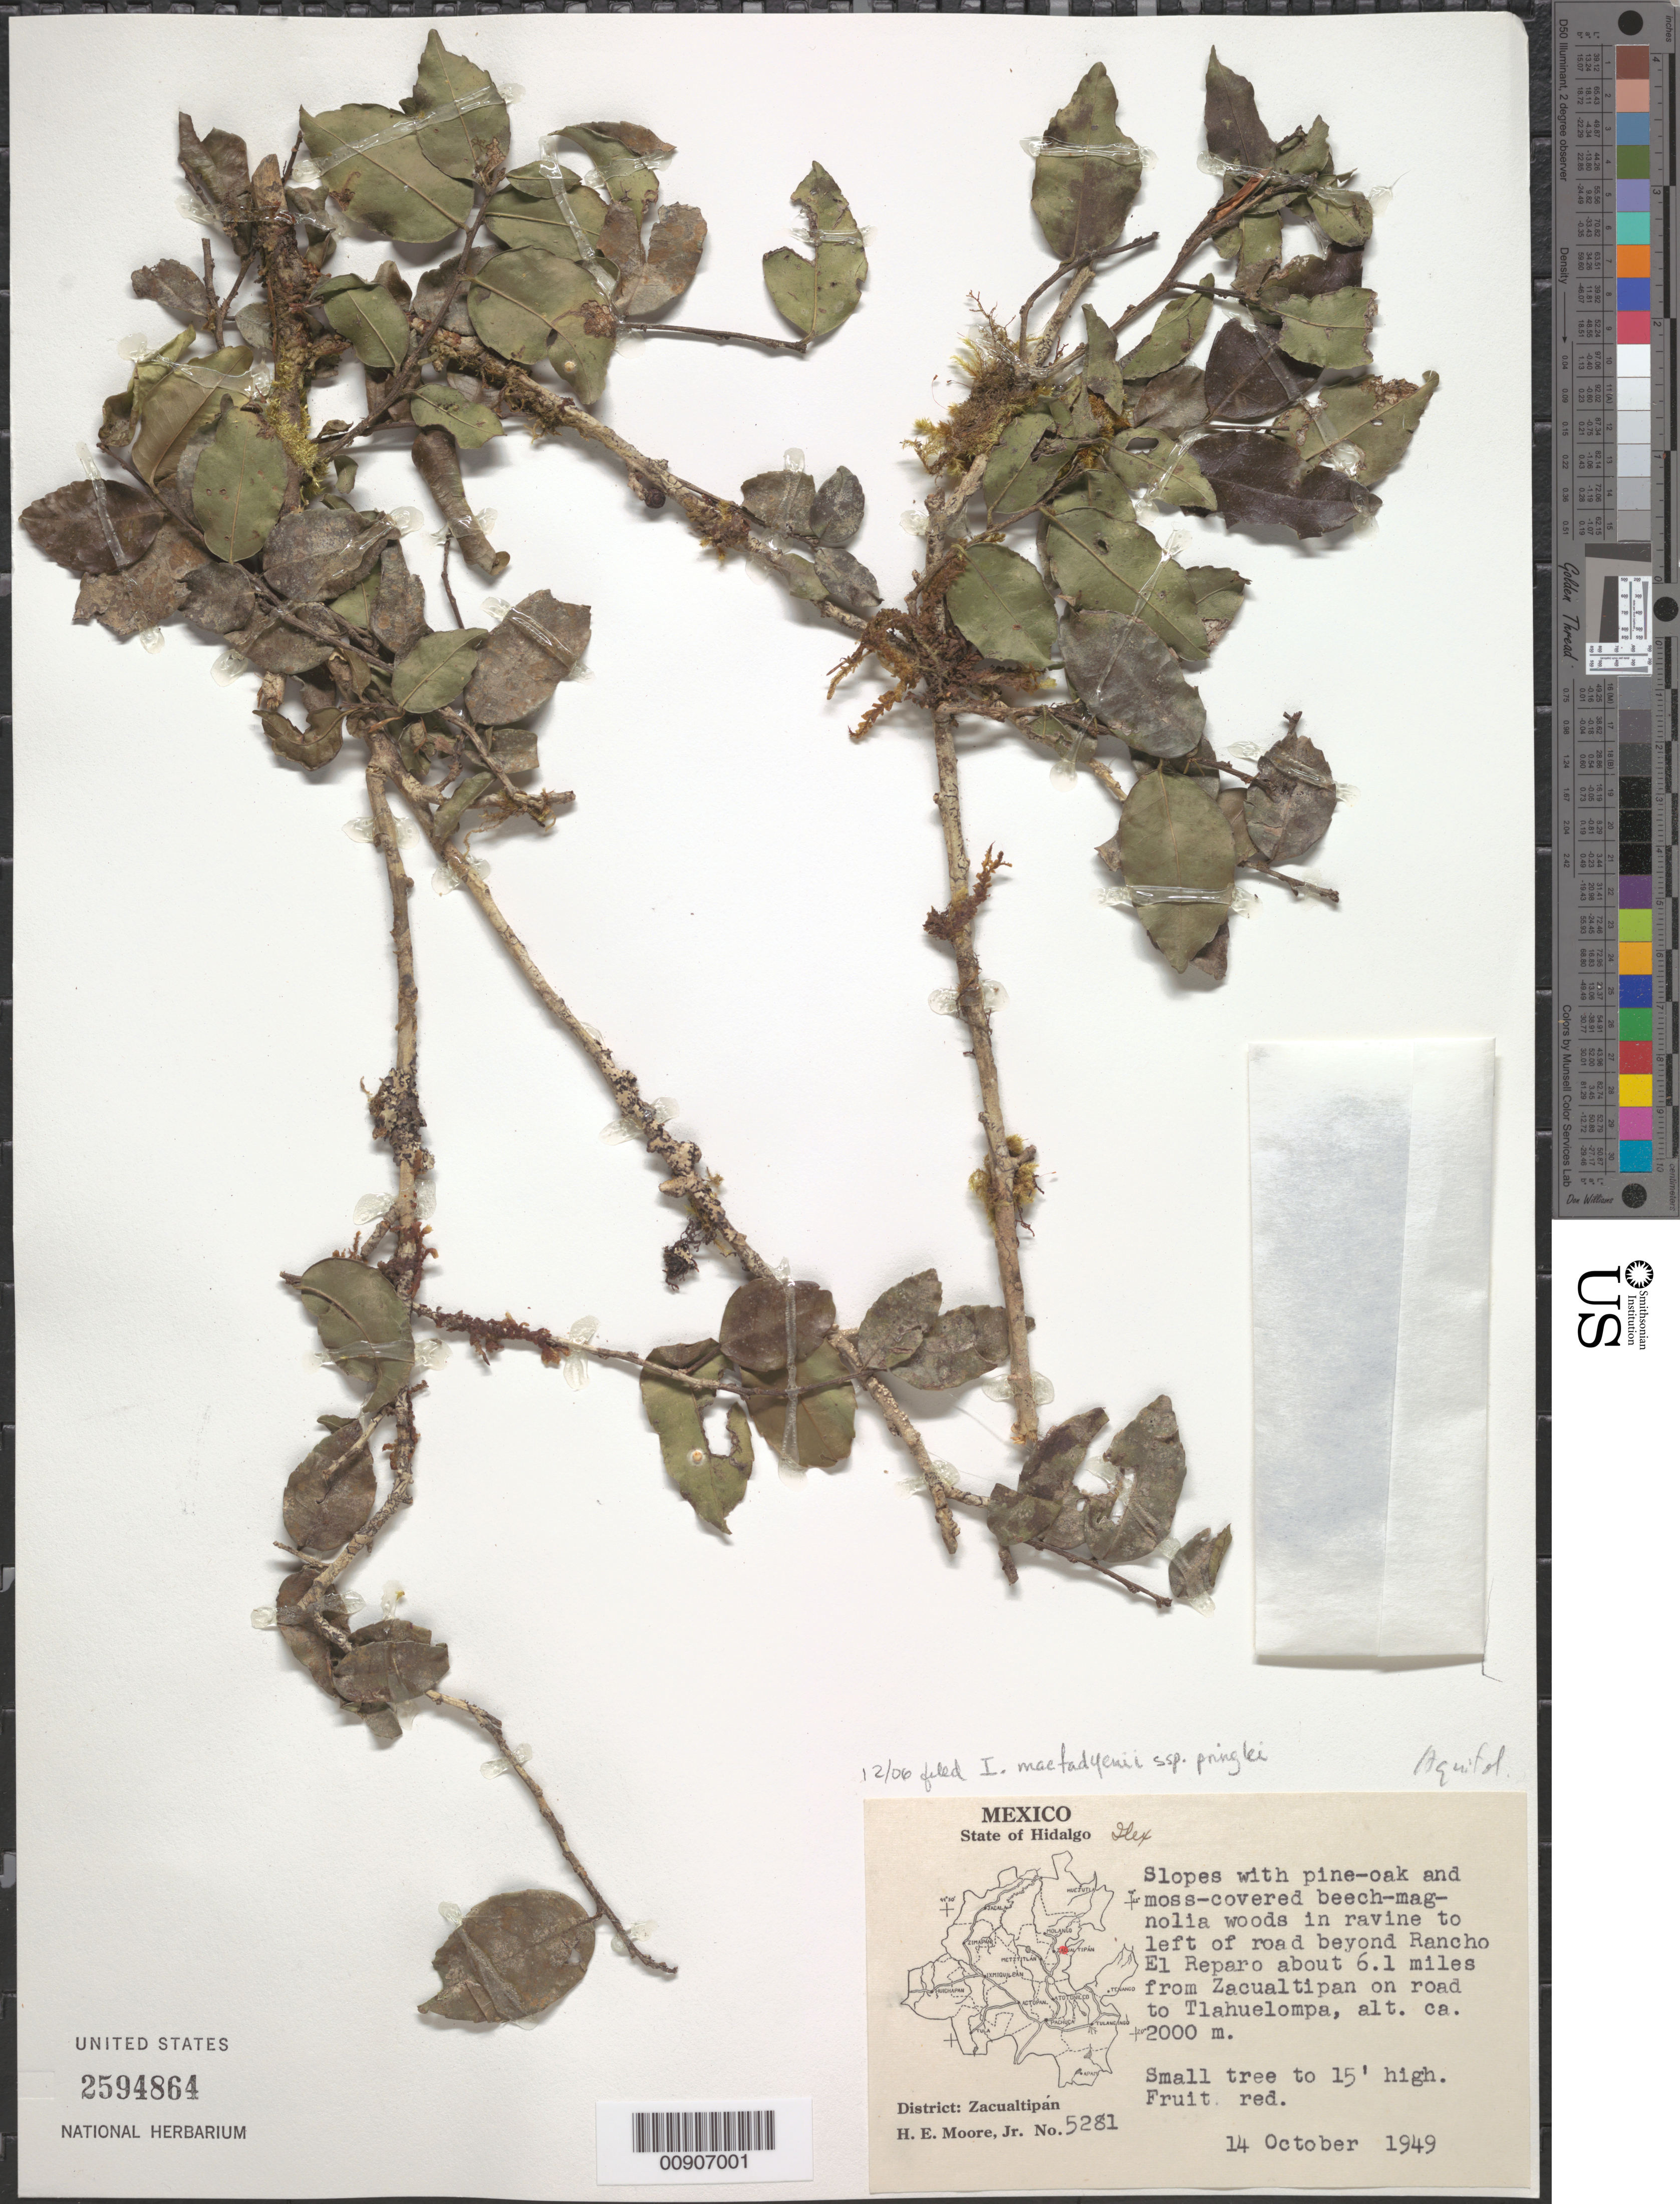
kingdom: Plantae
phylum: Tracheophyta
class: Magnoliopsida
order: Aquifoliales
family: Aquifoliaceae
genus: Ilex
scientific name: Ilex liebmannii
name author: Standl.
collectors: H. E. Moore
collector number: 5281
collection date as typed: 14 Oct 1949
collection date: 1949-10-14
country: Mexico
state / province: Hidalgo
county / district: Zacualtipán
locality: State of Hidalgo: District Zacualtipán: In ravine to left of road beyond Rancho El Reparo about 6.1 miles from Zacualtipán on road to Tlahuelompa.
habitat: Slopes with pine-oak and moss-covered beech-magnolia woods in ravine.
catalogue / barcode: US 2594864